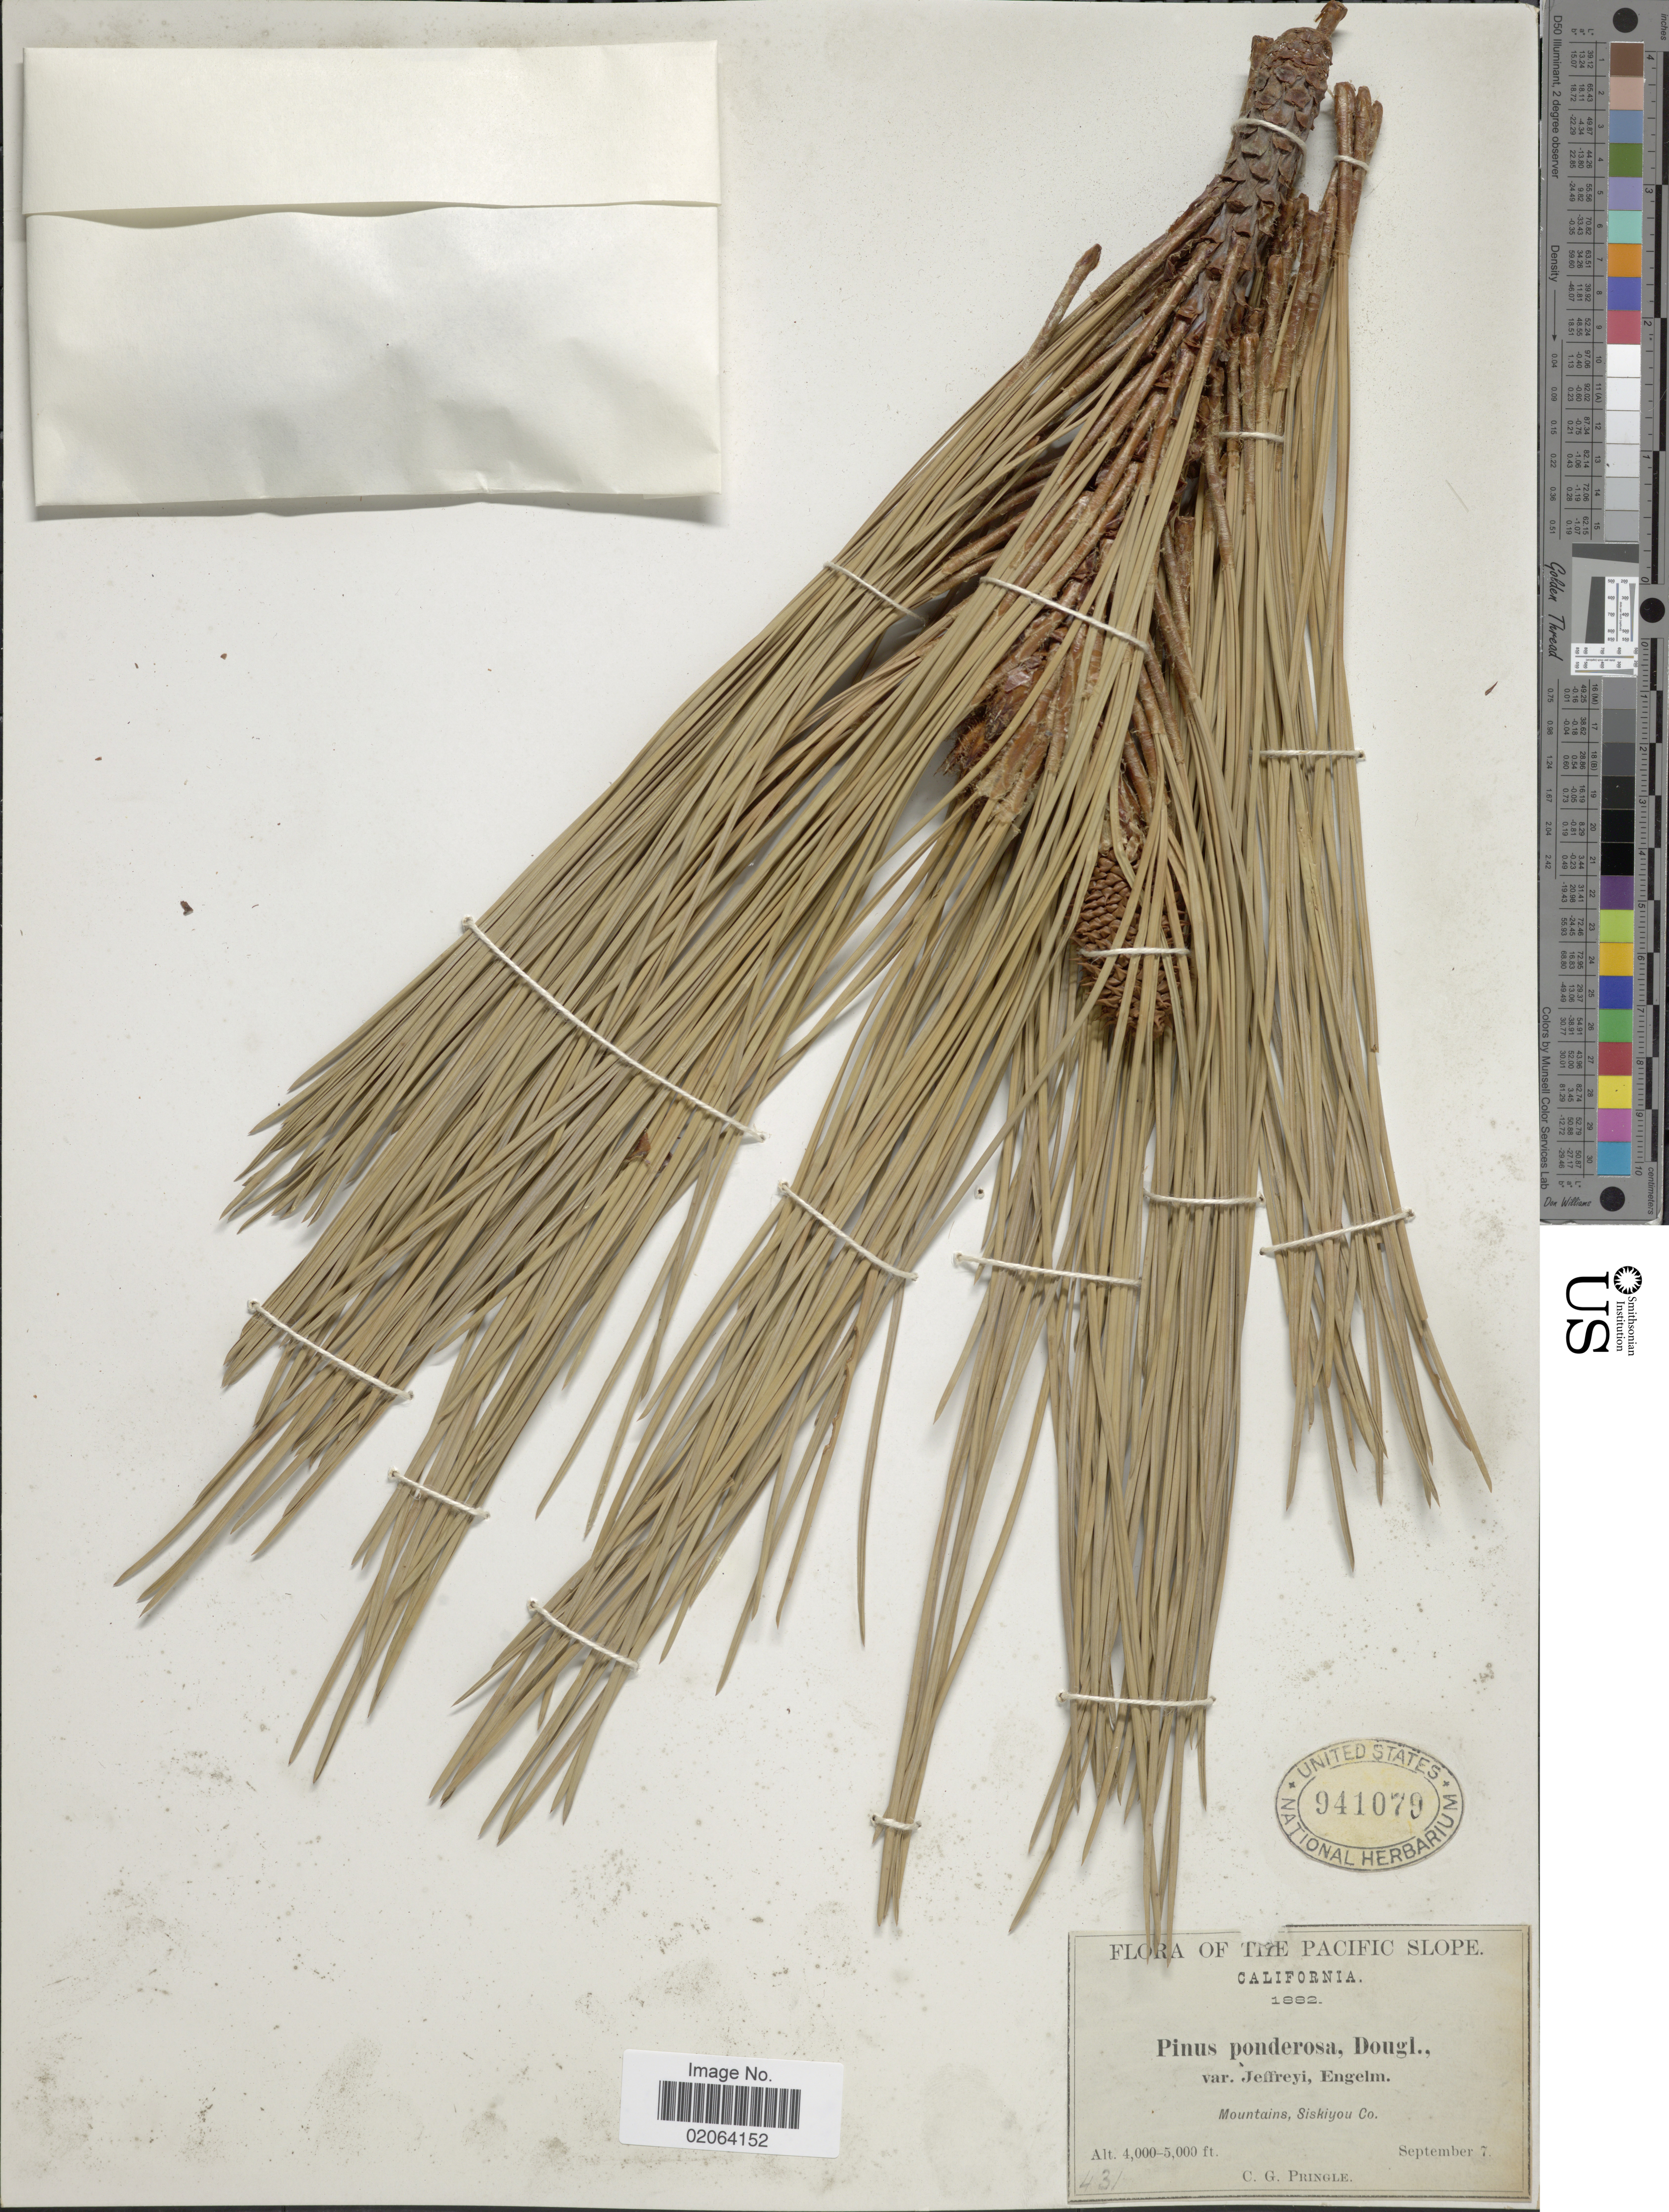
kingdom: Plantae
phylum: Tracheophyta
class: Pinopsida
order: Pinales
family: Pinaceae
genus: Pinus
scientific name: Pinus jeffreyi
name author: Balf.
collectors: C. G. Pringle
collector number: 431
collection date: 1882-09-07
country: United States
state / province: California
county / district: Siskiyou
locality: Pacific Slope. Mountains, Siskiyou Co.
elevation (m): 1219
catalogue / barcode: US 941079